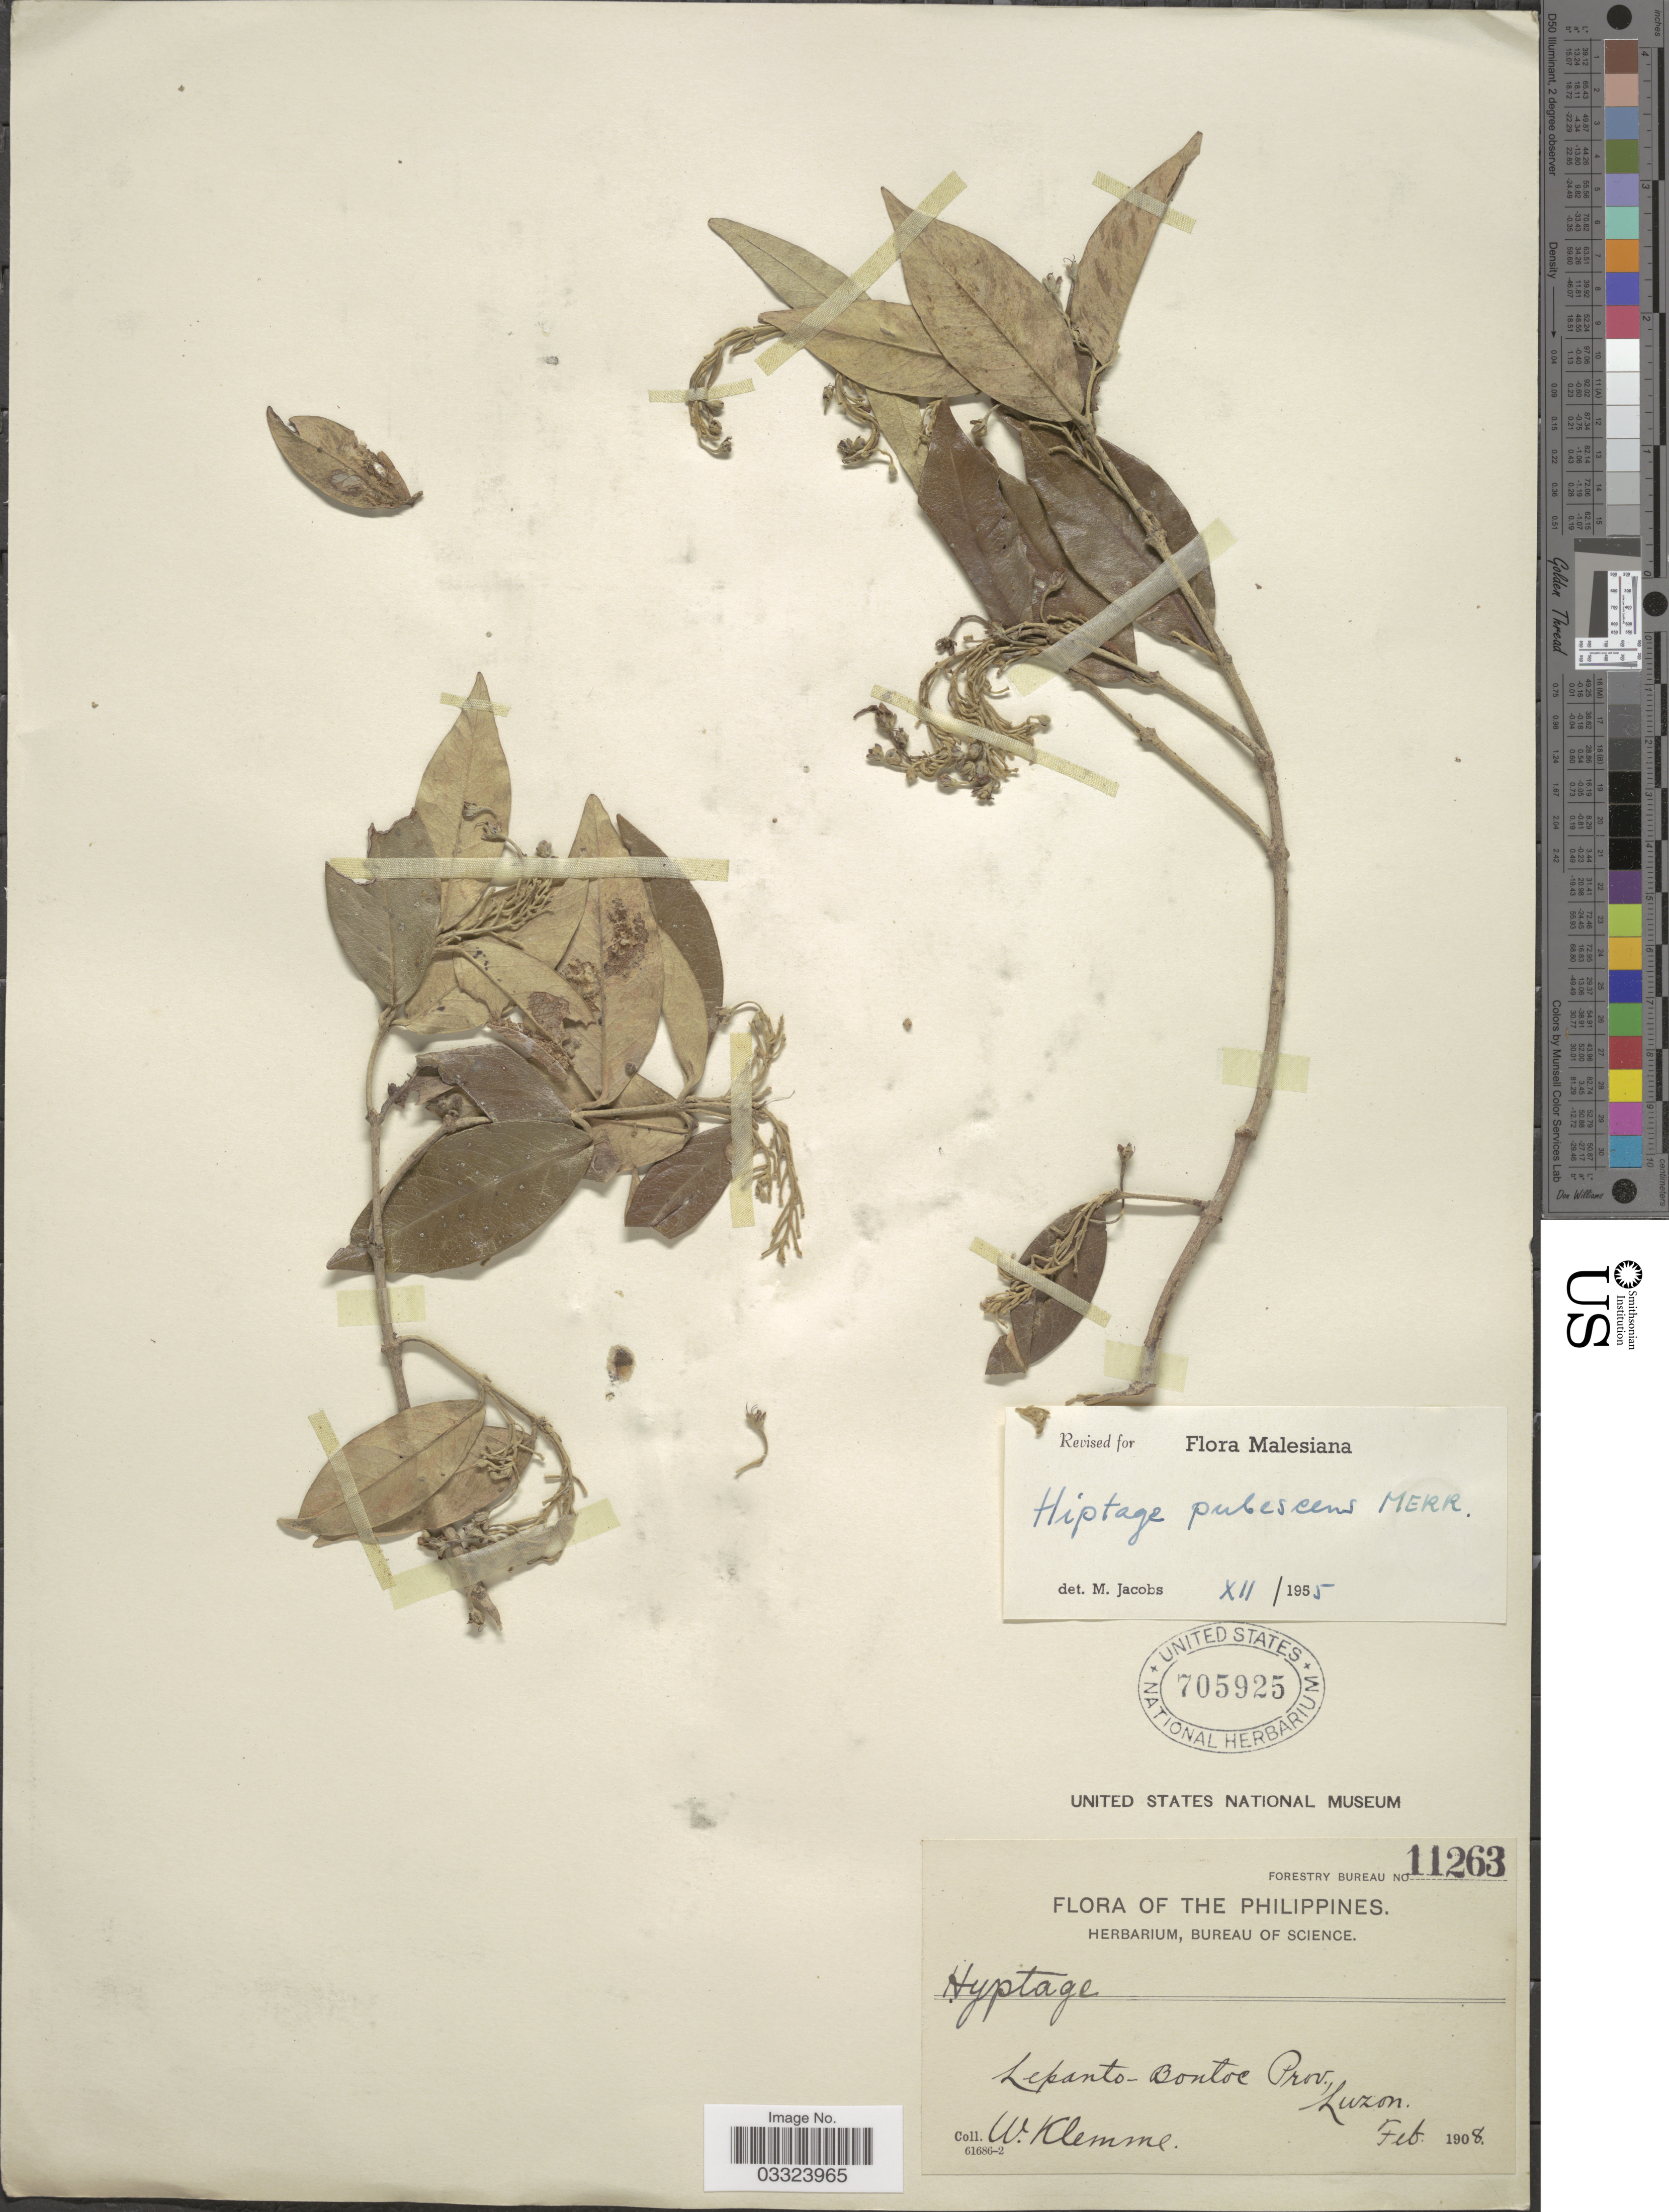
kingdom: Plantae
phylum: Tracheophyta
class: Magnoliopsida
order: Malpighiales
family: Malpighiaceae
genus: Hiptage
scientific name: Hiptage pubescens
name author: Merr.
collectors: W. Klemme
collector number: Forestry Bureau 11263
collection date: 1908-02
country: Philippines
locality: Lepanto-Bontoc Prov., Luzon.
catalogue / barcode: US 705925